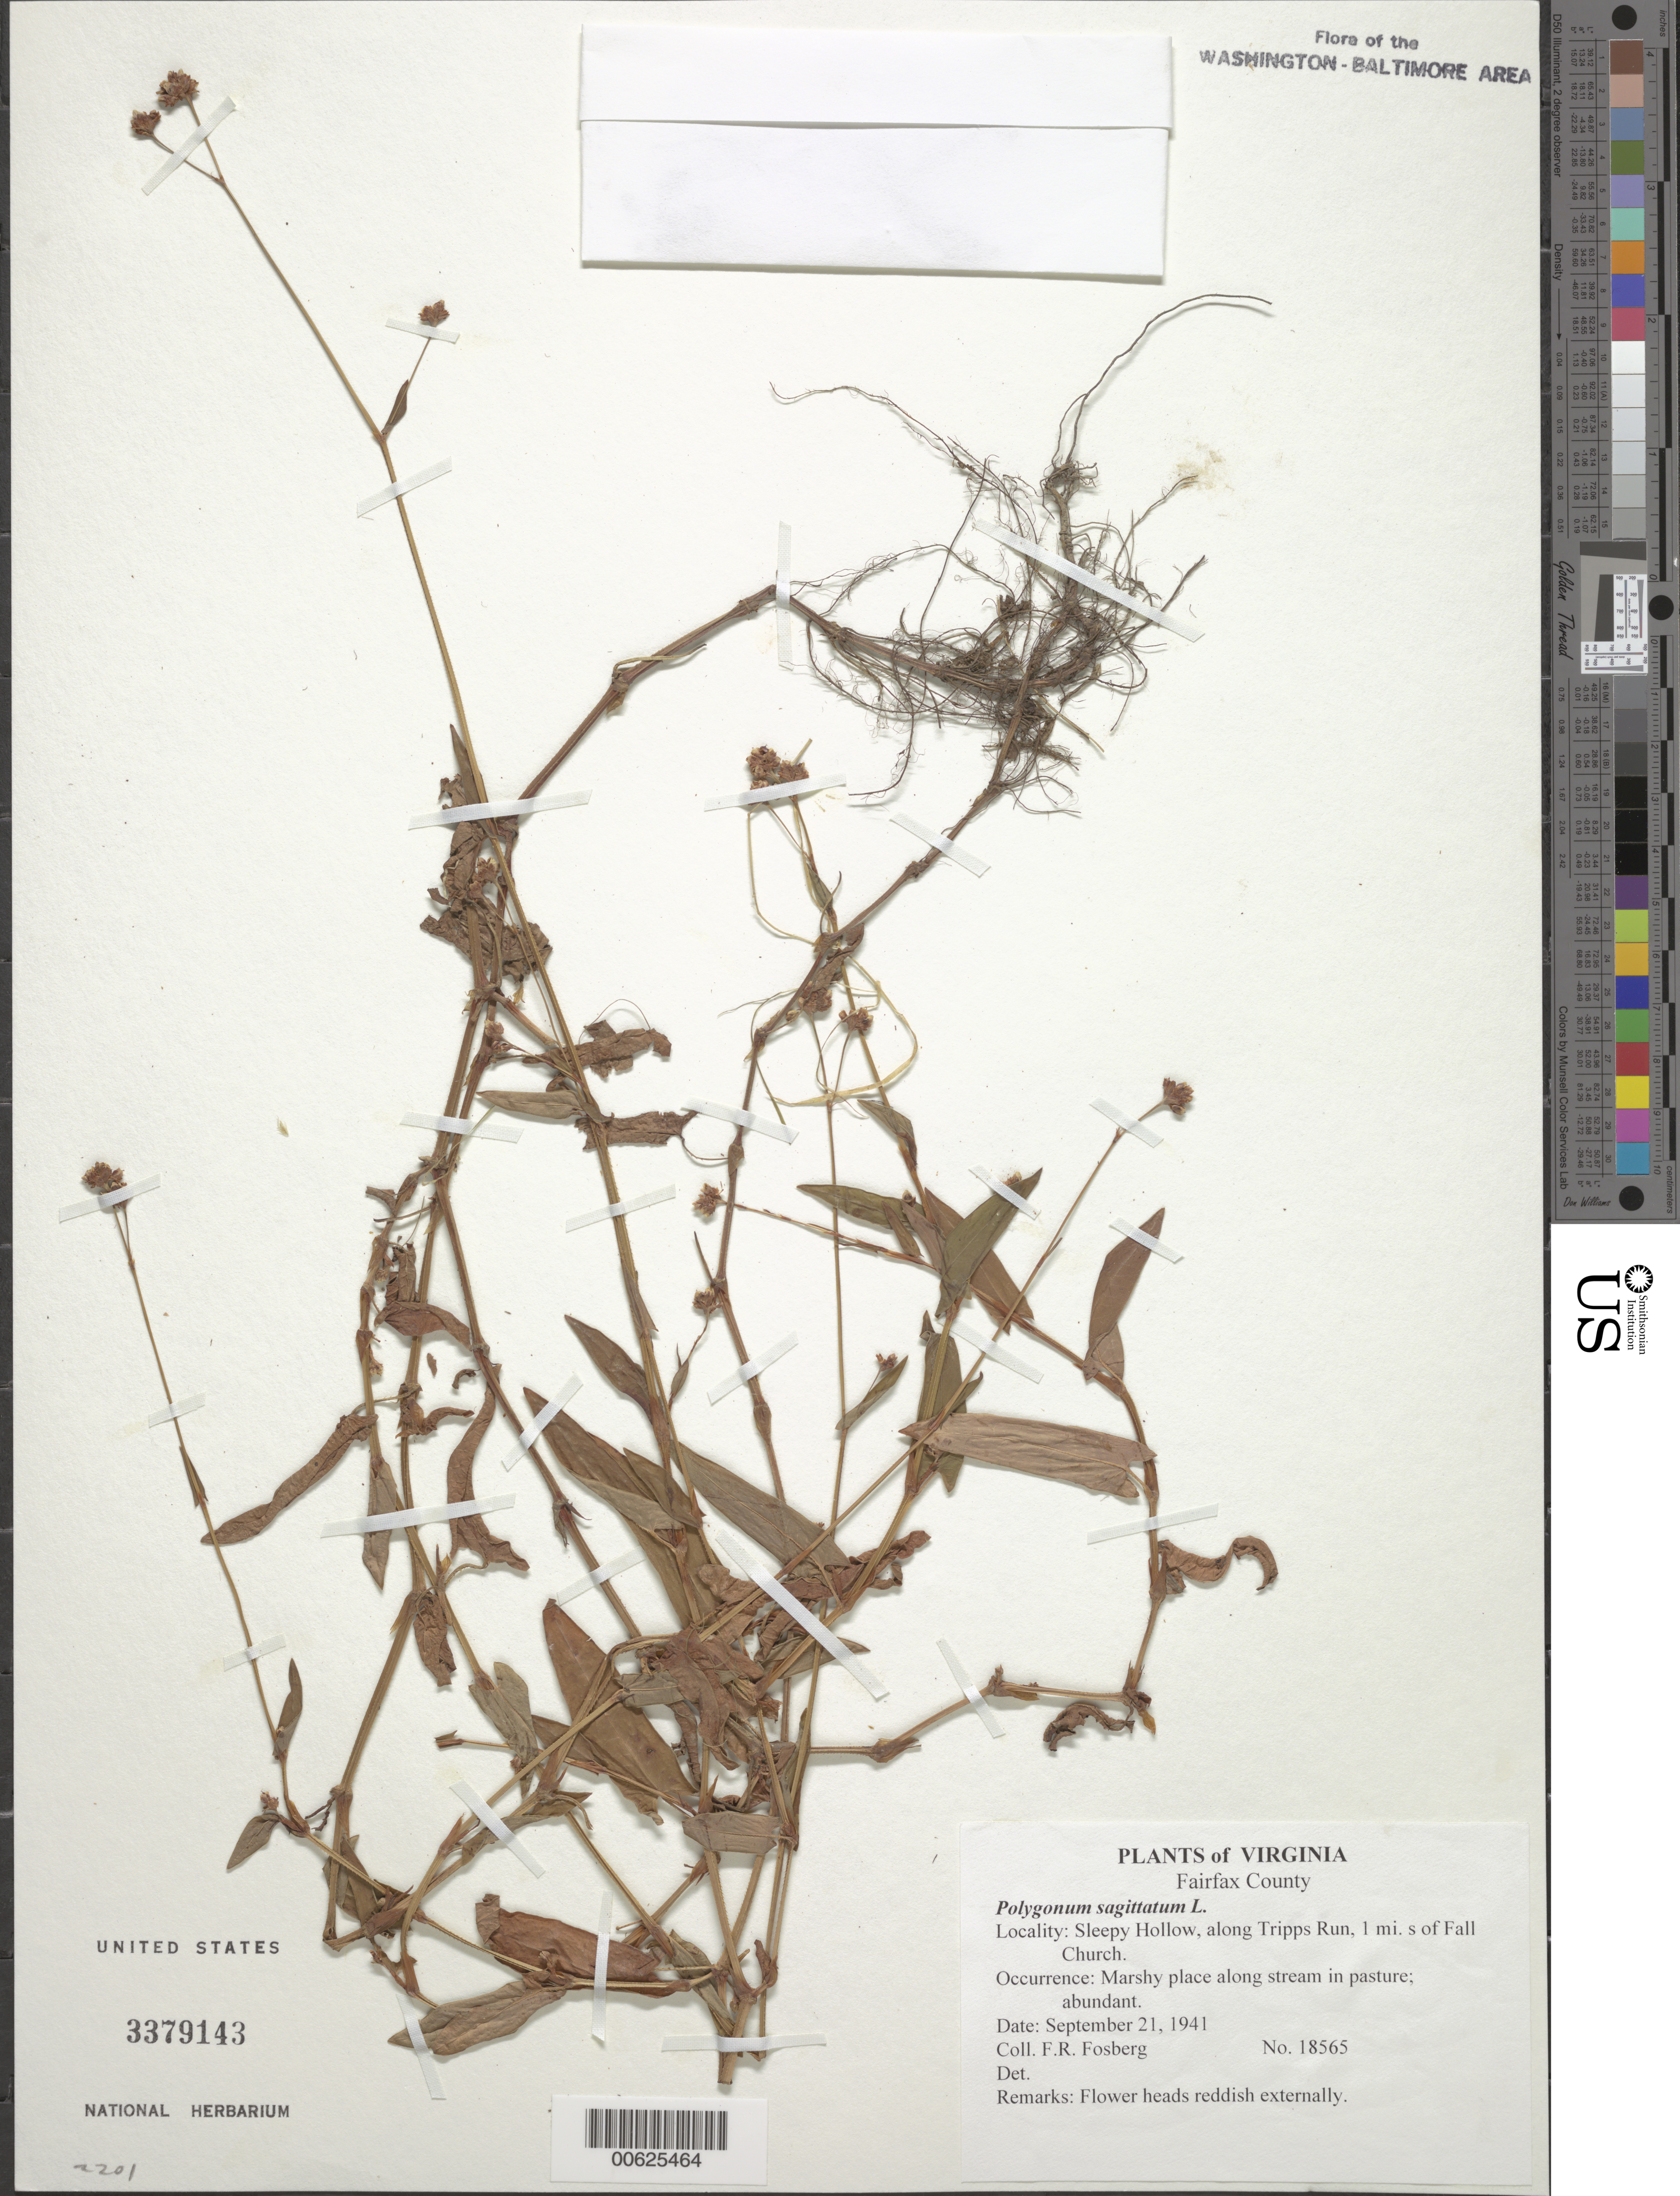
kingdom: Plantae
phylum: Tracheophyta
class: Magnoliopsida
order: Caryophyllales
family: Polygonaceae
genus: Persicaria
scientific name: Persicaria sagittata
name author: (L.) H. Gross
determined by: Atha, D. E.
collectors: F. R. Fosberg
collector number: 18565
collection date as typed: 21 Sep 1941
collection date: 1941-09-21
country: United States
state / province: Virginia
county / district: Fairfax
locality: Sleepy Hollow, along Tripps Run, 1 mi. S of Falls Church.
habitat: Marshy place along stream in pasture; abundant.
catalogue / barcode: US 3379143